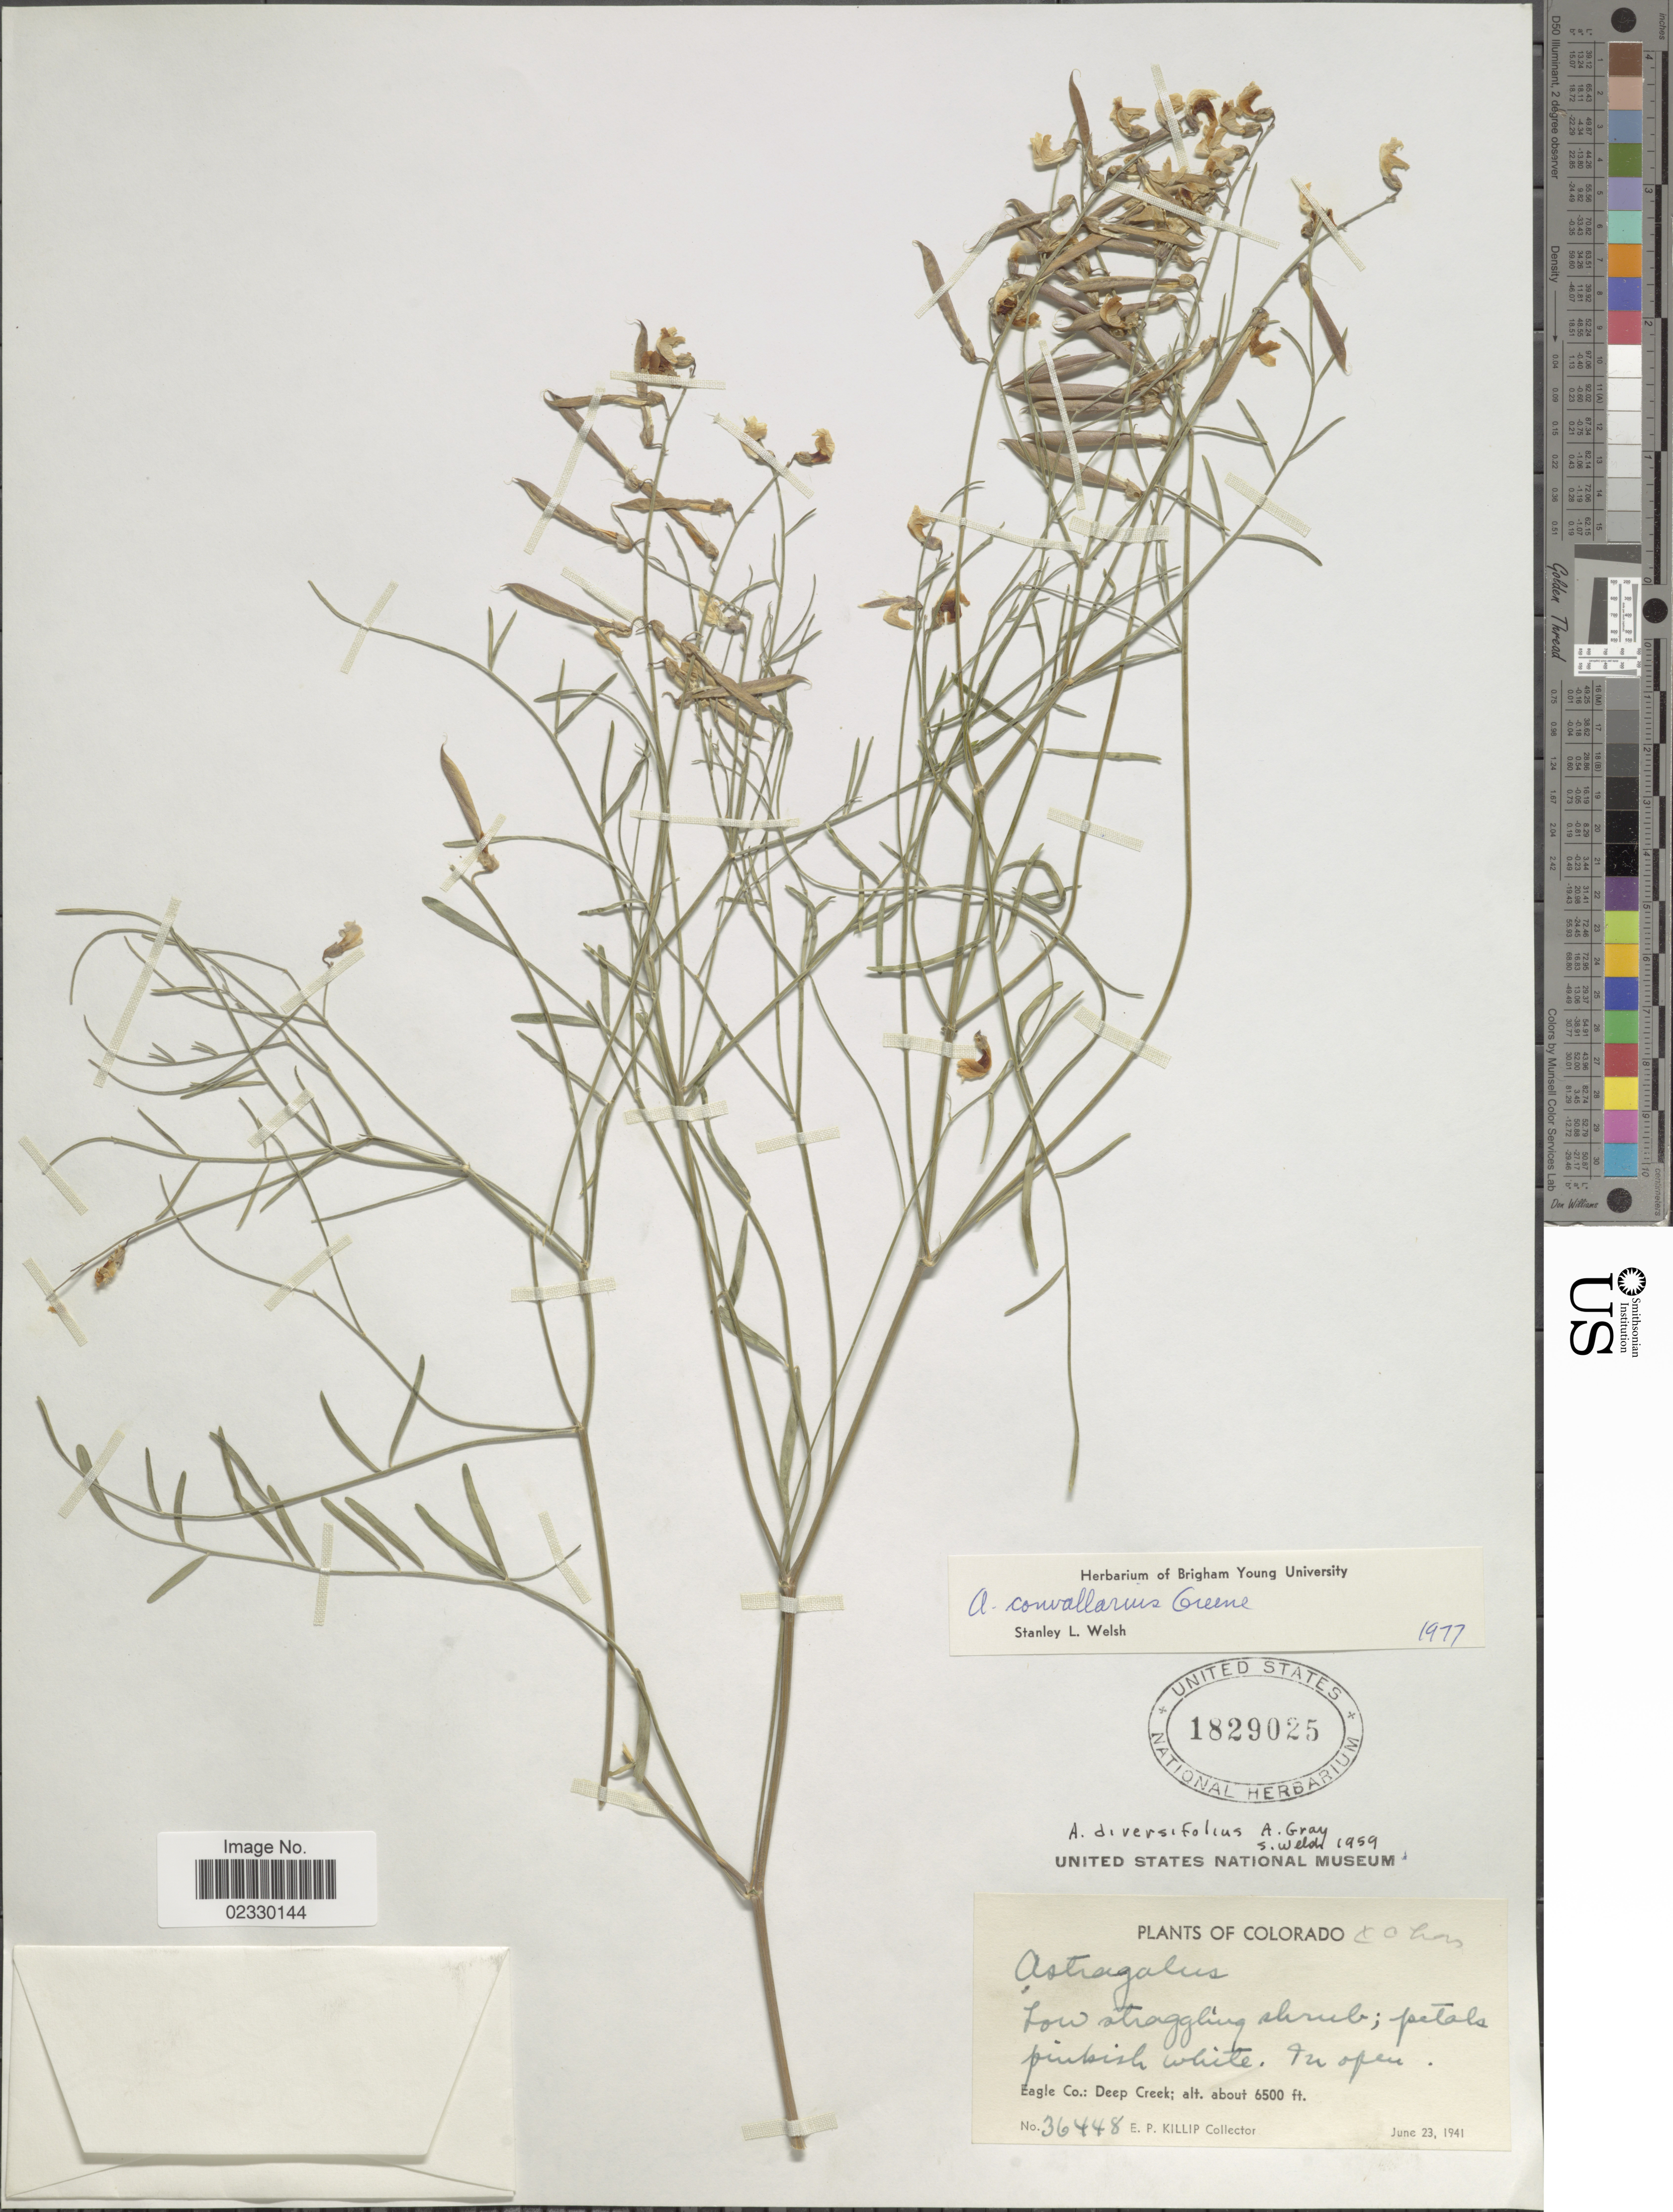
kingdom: Plantae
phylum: Tracheophyta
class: Magnoliopsida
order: Fabales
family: Fabaceae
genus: Astragalus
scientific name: Astragalus convallarius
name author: Greene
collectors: E. P. Killip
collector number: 36448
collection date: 1941-06-23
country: United States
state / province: Colorado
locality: Eagle Co: deep Creek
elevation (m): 1981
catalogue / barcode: US 1829025